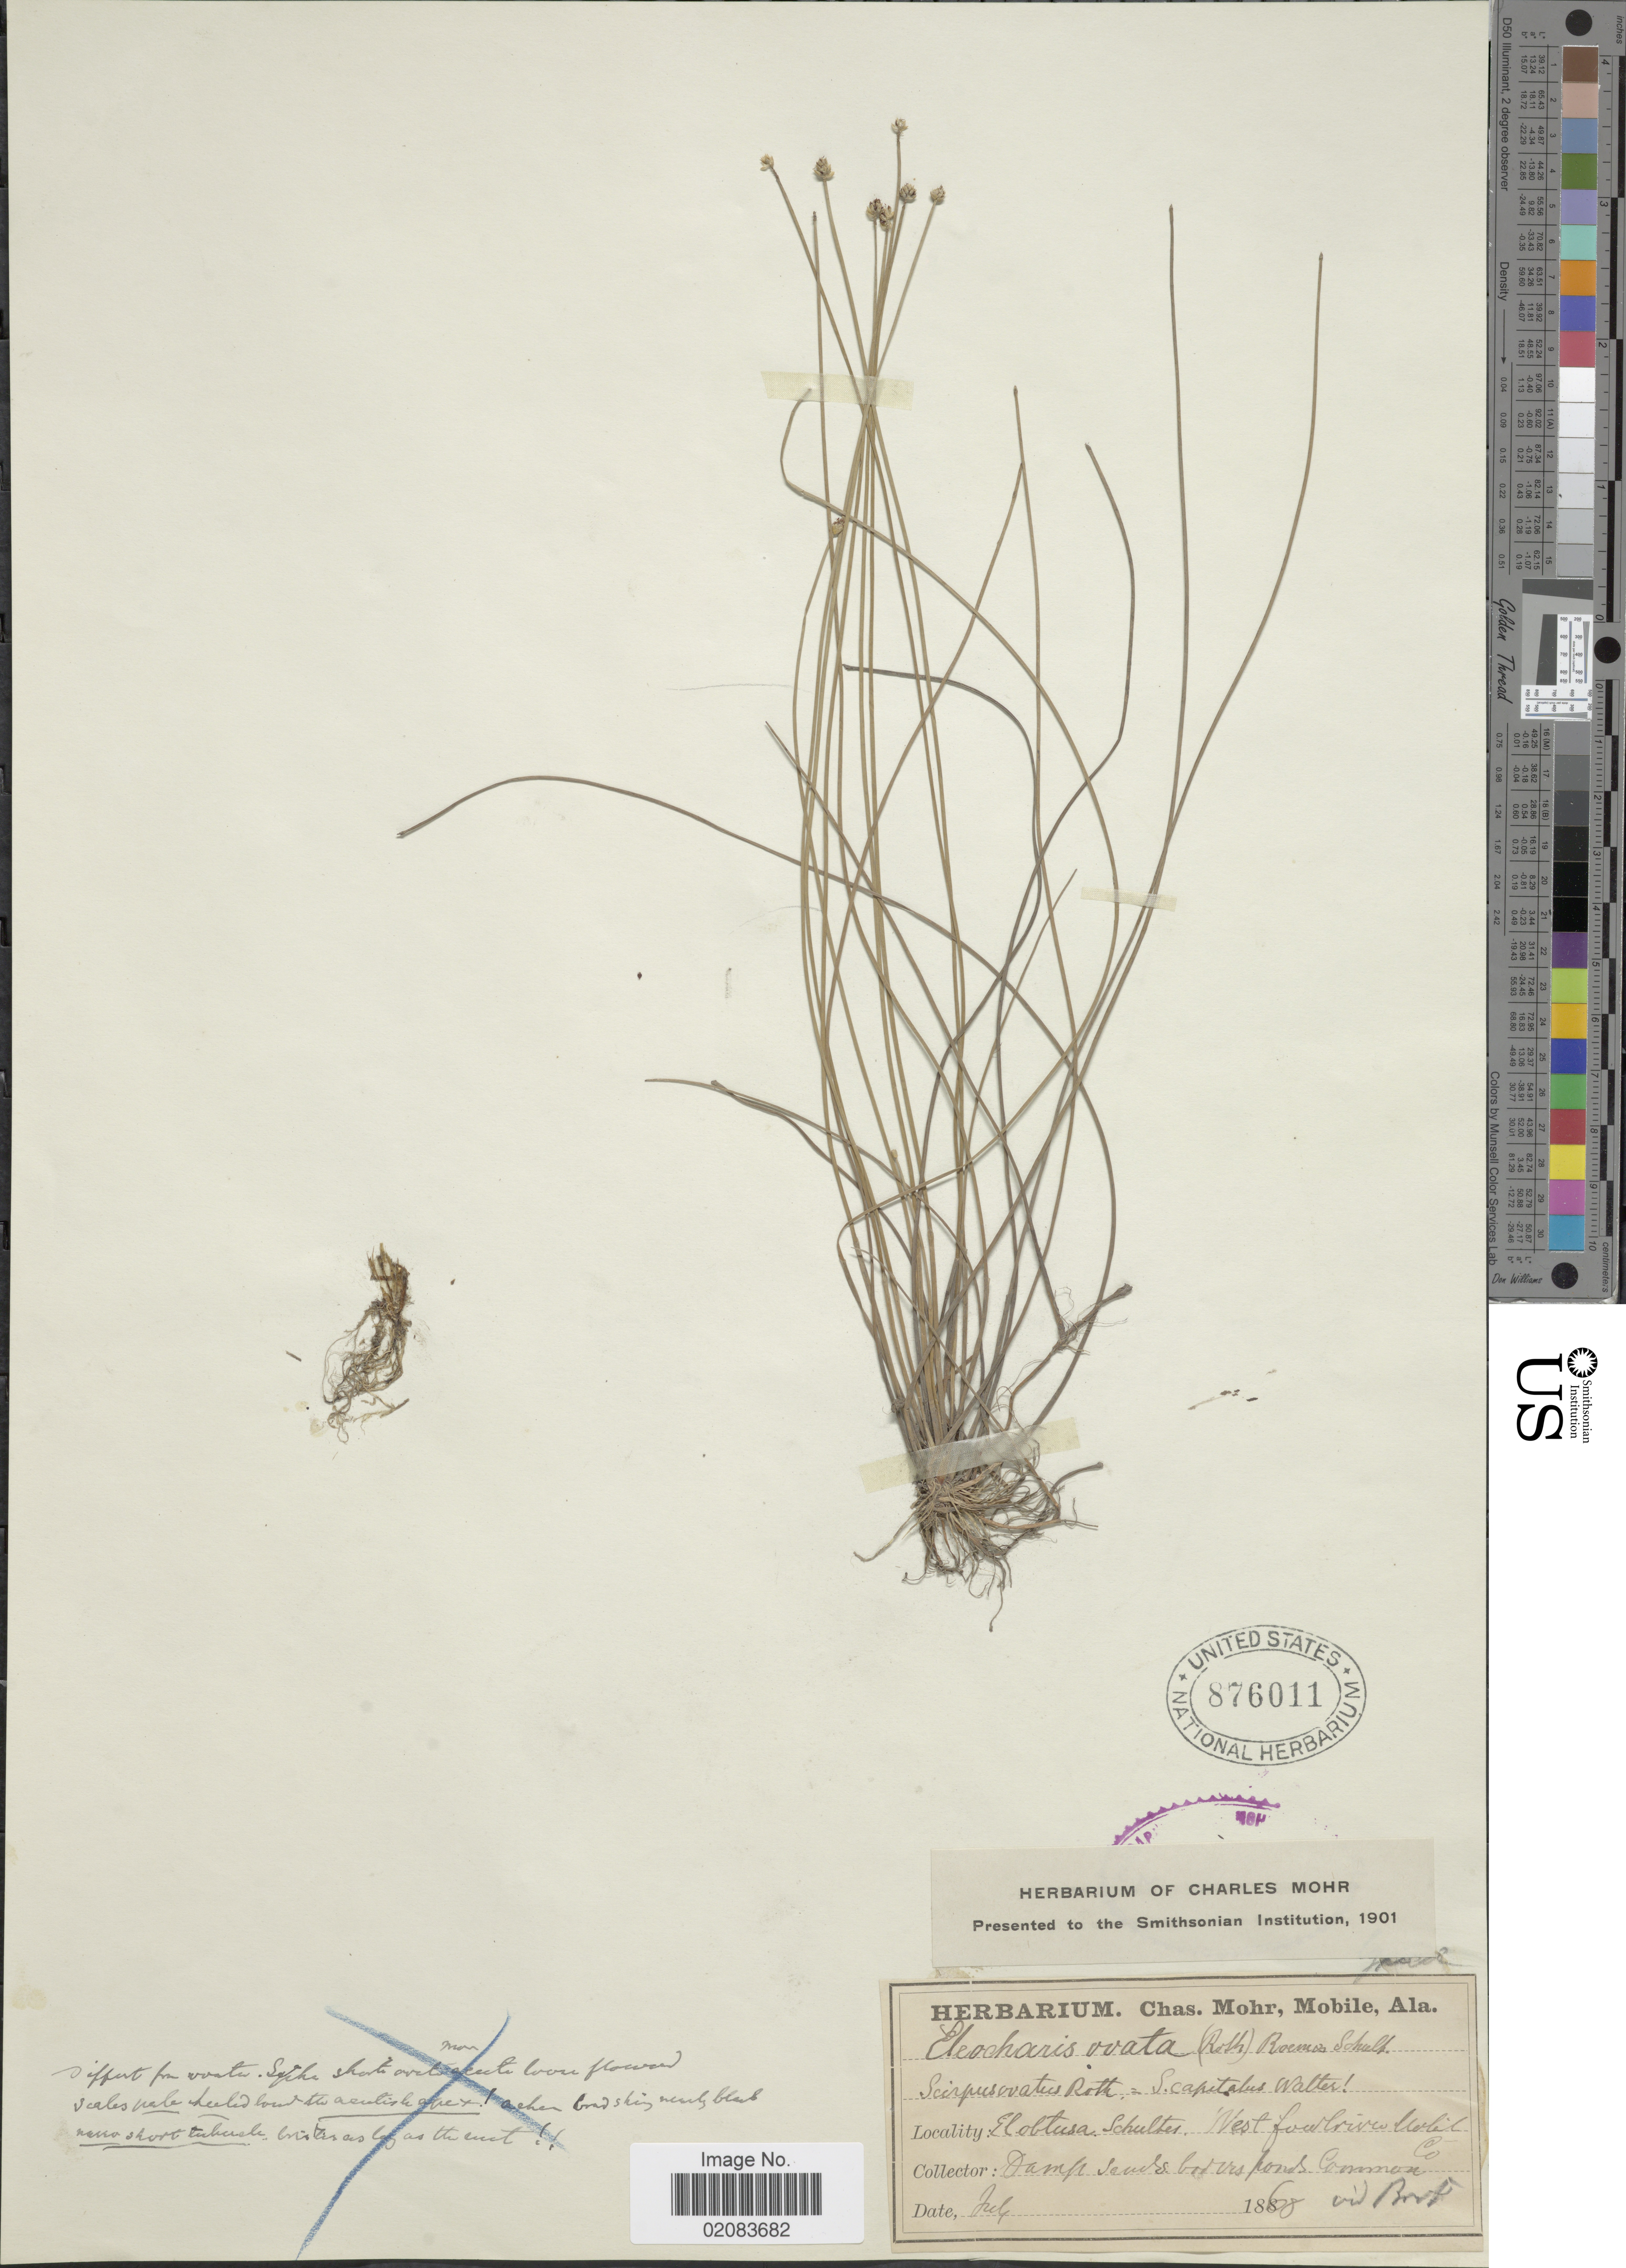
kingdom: Plantae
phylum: Tracheophyta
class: Liliopsida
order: Poales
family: Cyperaceae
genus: Eleocharis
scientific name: Eleocharis obtusa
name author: (Willd.) Schult.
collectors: ex herb. Charles Mohr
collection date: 1868-07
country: United States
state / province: Alabama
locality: Westfowl river Mobile Co.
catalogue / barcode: US 876011